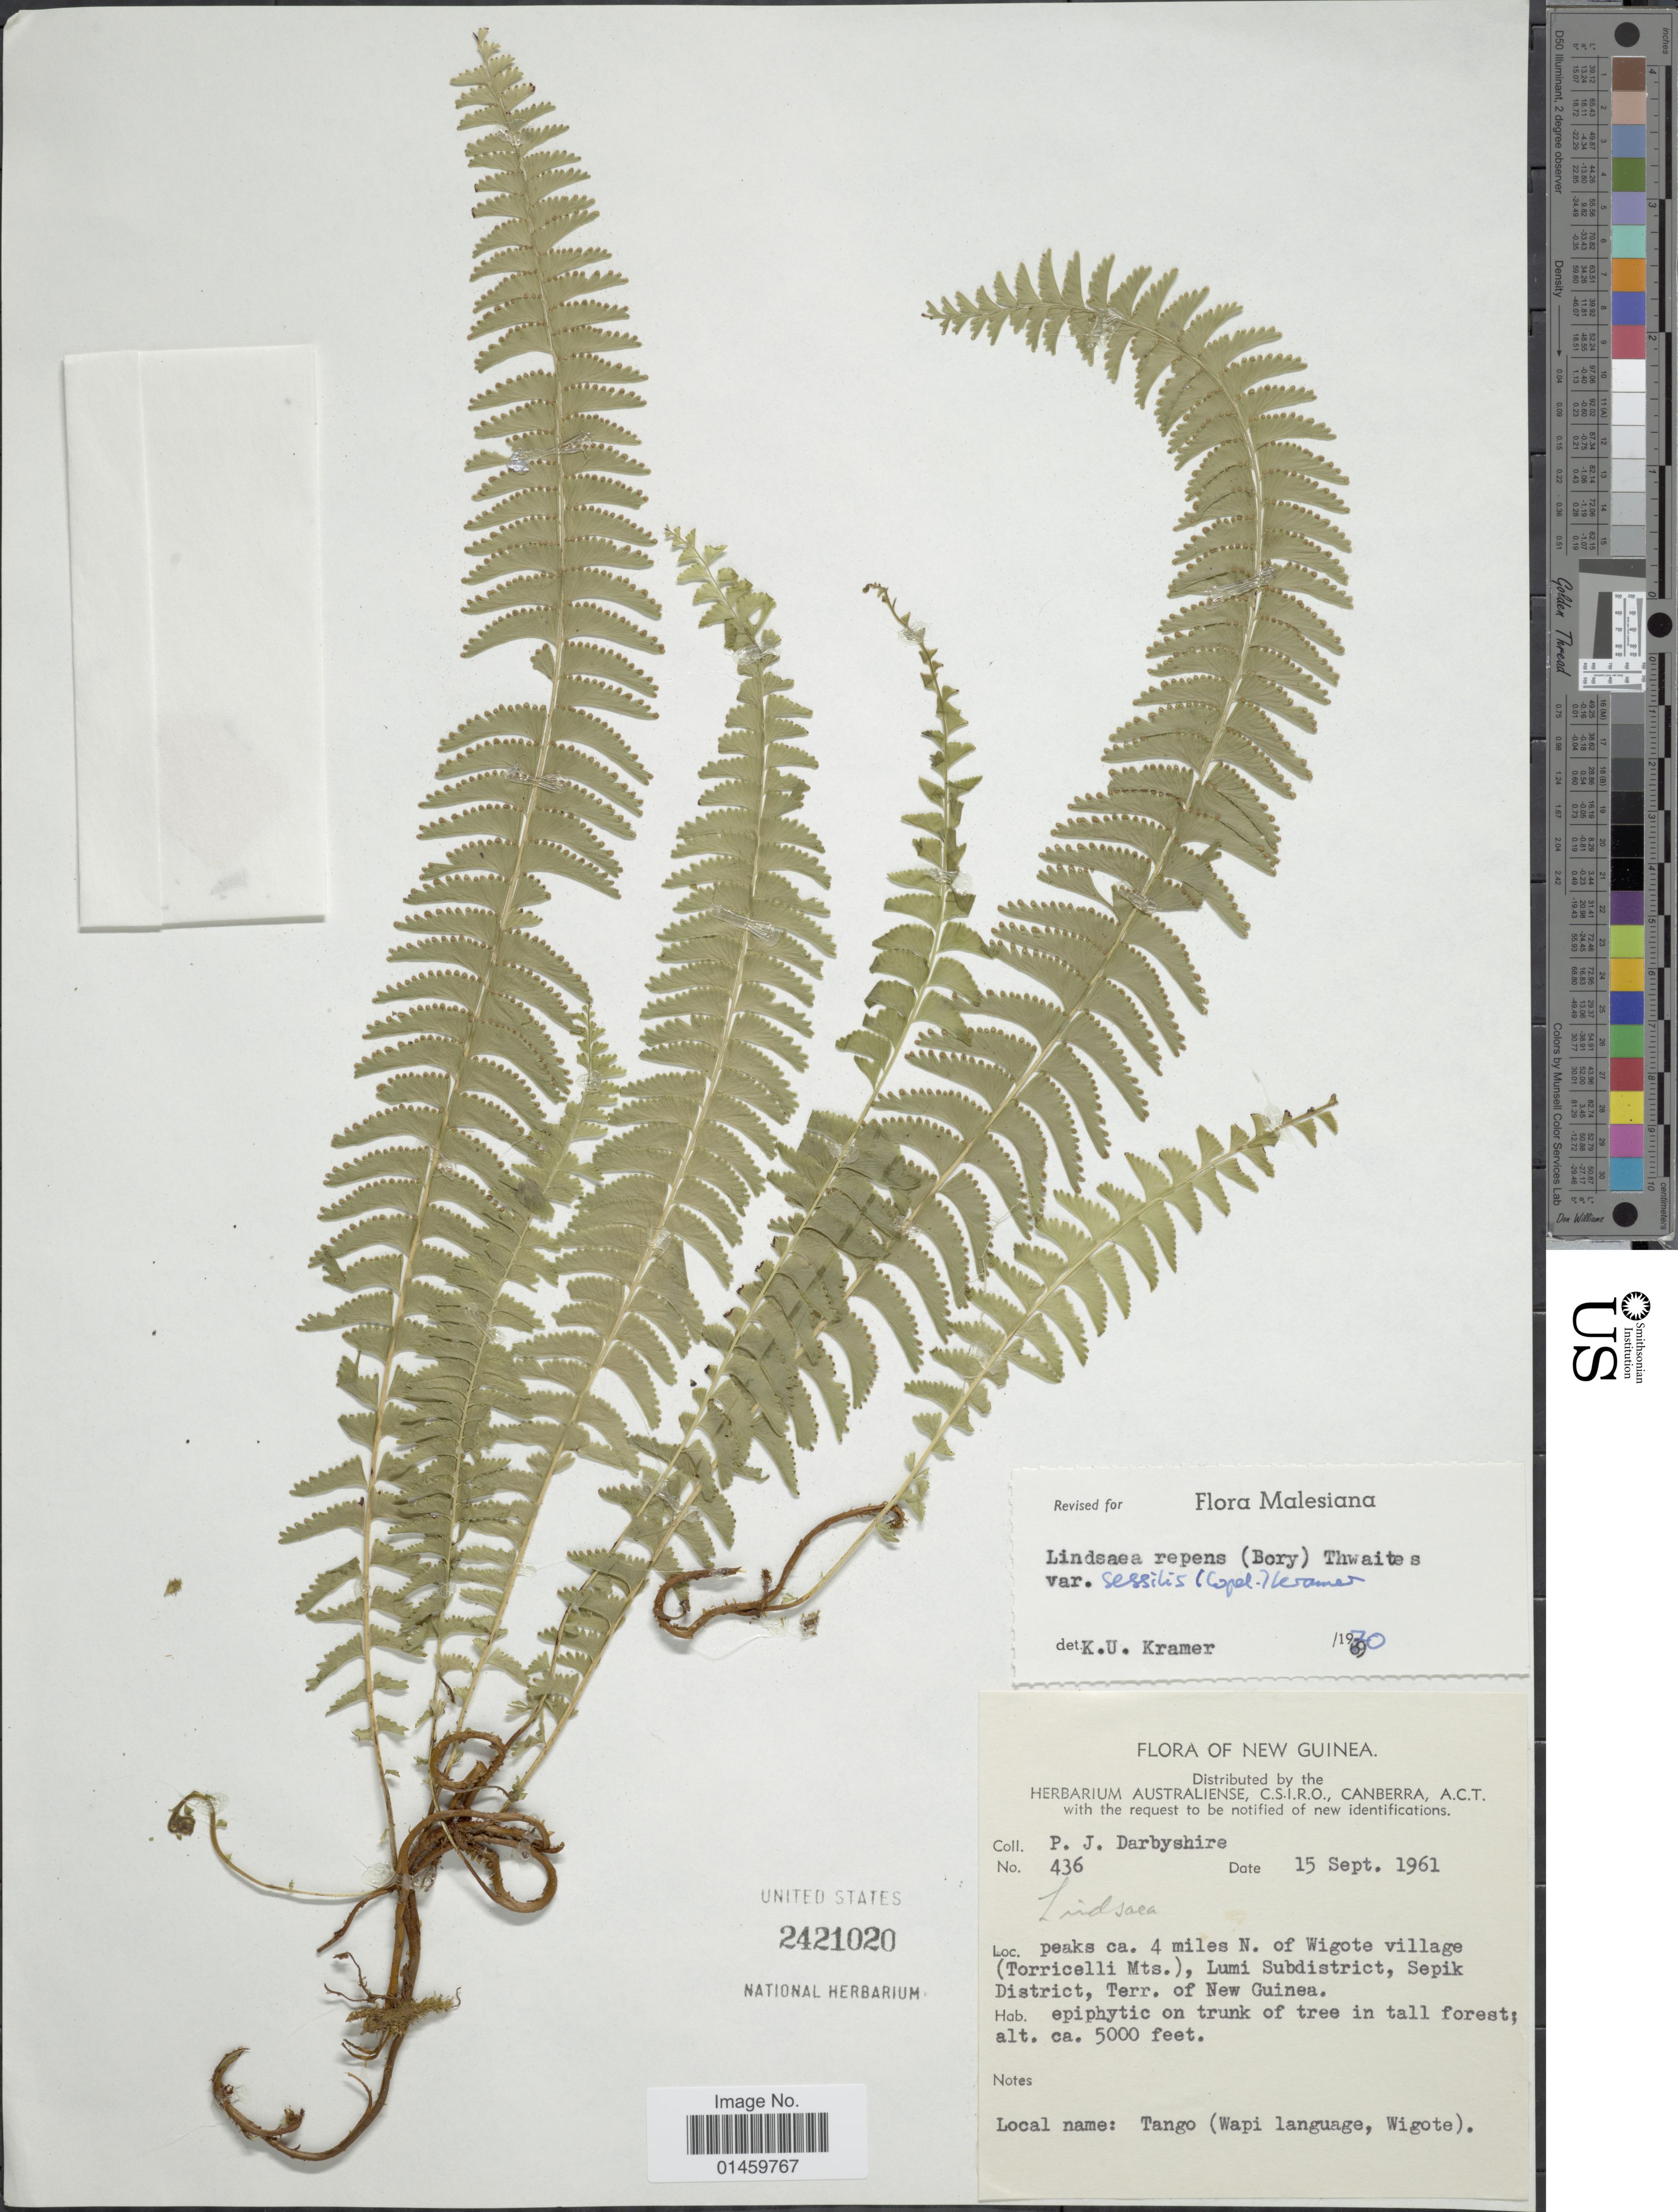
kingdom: Plantae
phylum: Tracheophyta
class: Polypodiopsida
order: Polypodiales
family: Lindsaeaceae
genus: Lindsaea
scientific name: Lindsaea repens var. sessilis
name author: (Copel.) K.U. Kramer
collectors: P. Darbyshire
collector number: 436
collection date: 1961-09-15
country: Papua New Guinea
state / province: Sandaun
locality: Peaks ca. 4 miles N. of Wigote village (Torricelli Mts.), Lumi Subdistrict, Sepik District, Terr. of New Guinea.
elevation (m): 1524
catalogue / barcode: US 2421020